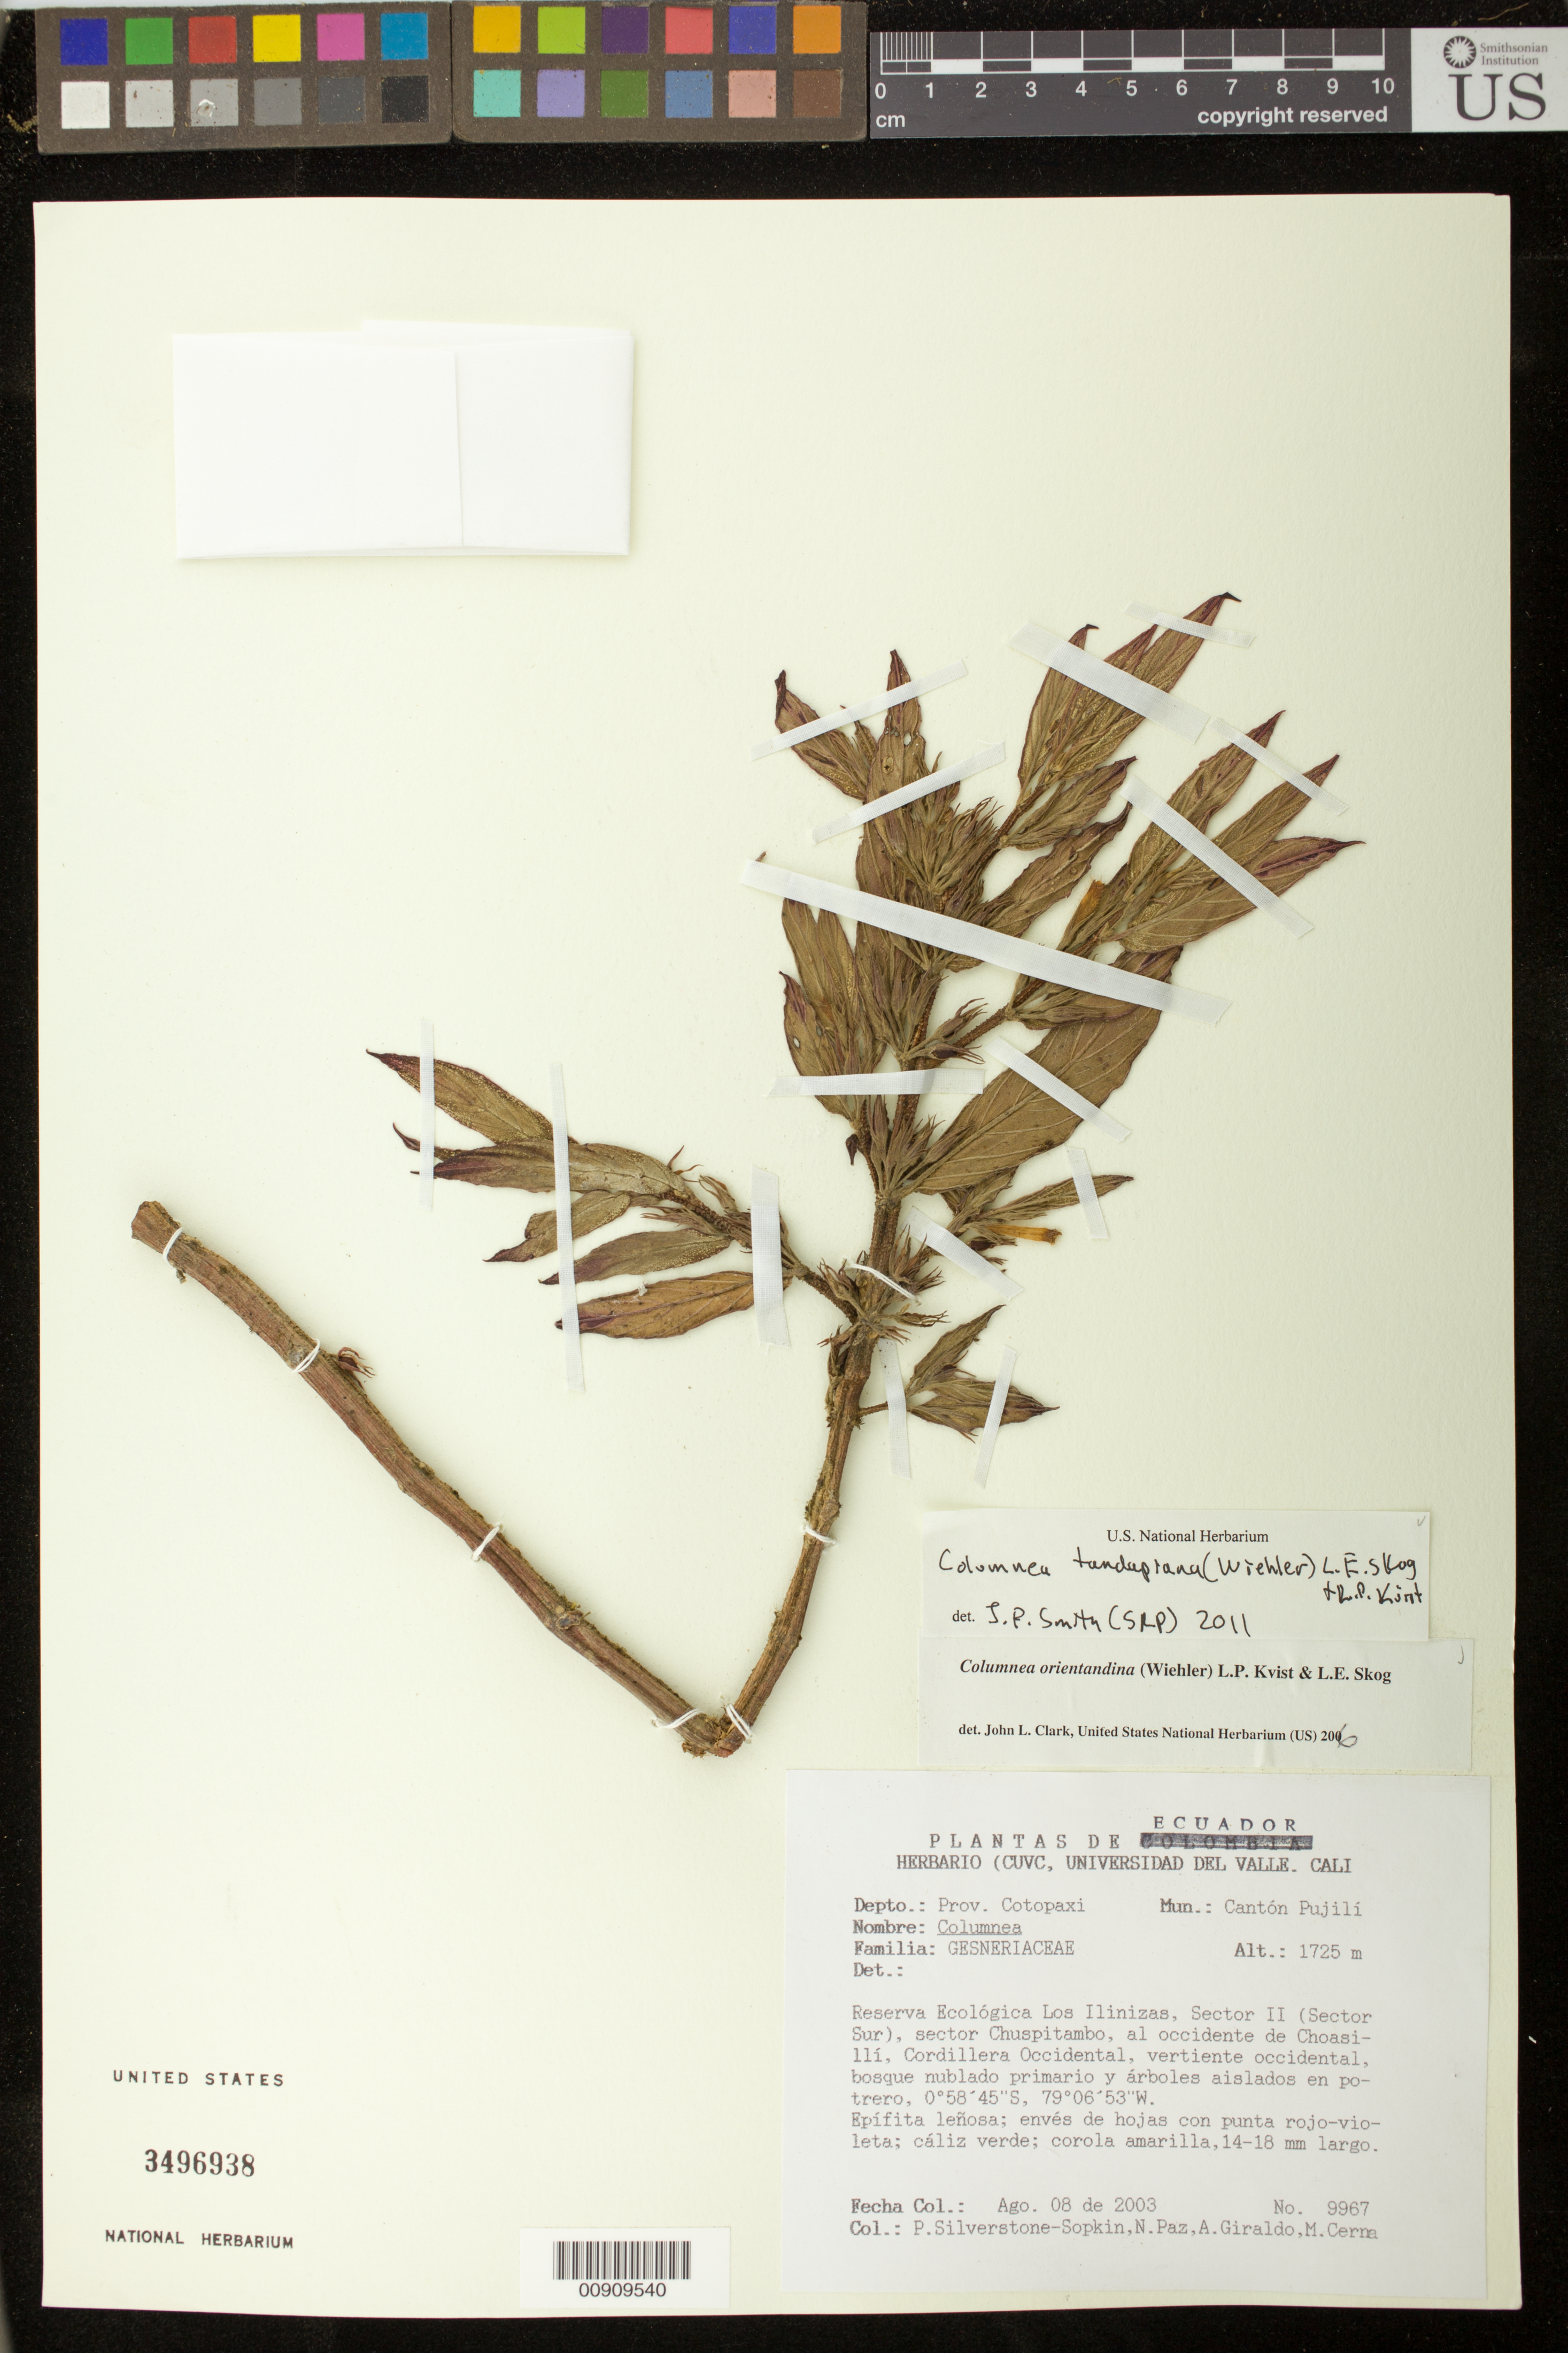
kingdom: Plantae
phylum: Tracheophyta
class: Magnoliopsida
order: Lamiales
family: Gesneriaceae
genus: Columnea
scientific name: Columnea tandapiana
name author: (Wiehler) L.E. Skog & L.P. Kvist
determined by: Smith, J. F.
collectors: P. A. Silverstone-Sopkin, N. Paz, A. Giraldo & M. Cerna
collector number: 9967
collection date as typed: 08 Aug 2003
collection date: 2003-08-08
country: Ecuador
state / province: Cotopaxi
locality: Cantón Pujilí. Reserva Ecológica Los Ilinizas, Sector II (Sector Sur), sector Chuspitambo, al occidente de Choasillí, Cordillera Occidental, vertiente occidental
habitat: Bosque nublado primario y árboles aislados en potrero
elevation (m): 1725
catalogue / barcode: US 3496938